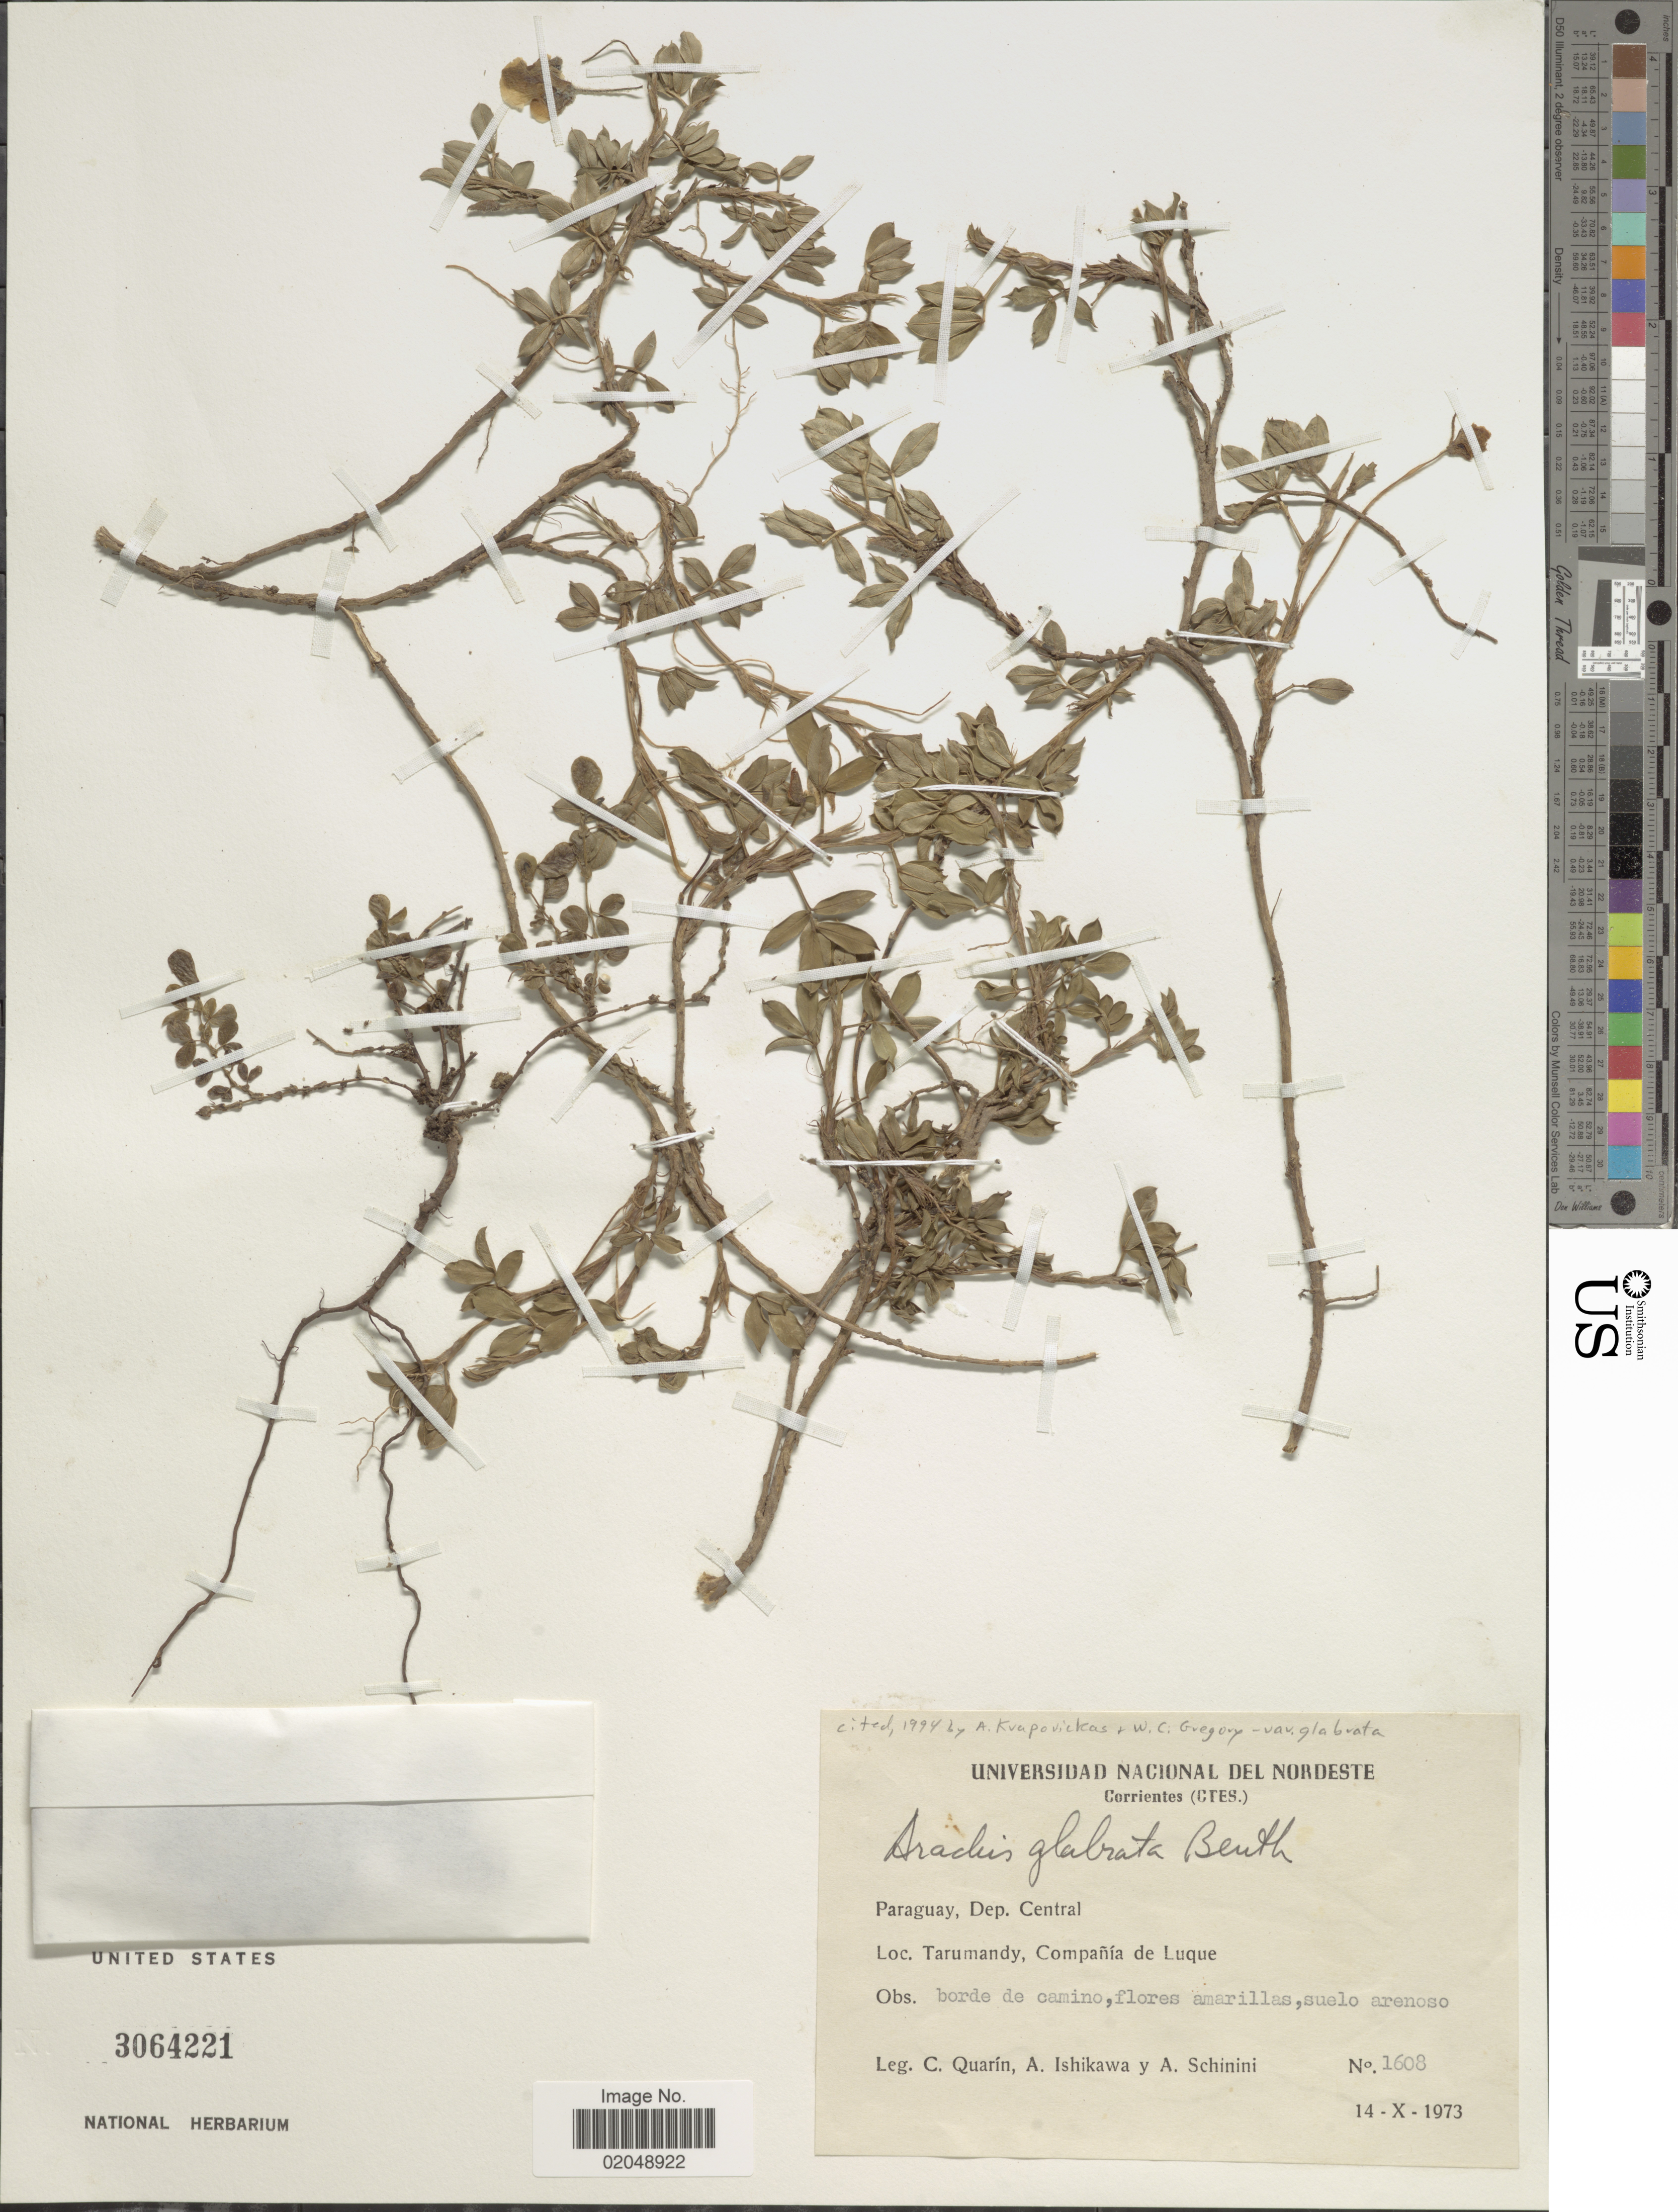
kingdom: Plantae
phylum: Tracheophyta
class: Magnoliopsida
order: Fabales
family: Fabaceae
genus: Arachis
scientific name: Arachis glabrata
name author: Benth.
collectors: C. Quarín, A. Ishikawa & A. Schinini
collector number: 1608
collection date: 1973-10-14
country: Paraguay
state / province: Central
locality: Dep. Central, Tarumandy, Compañía de Luque, borde de camino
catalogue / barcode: US 3064221